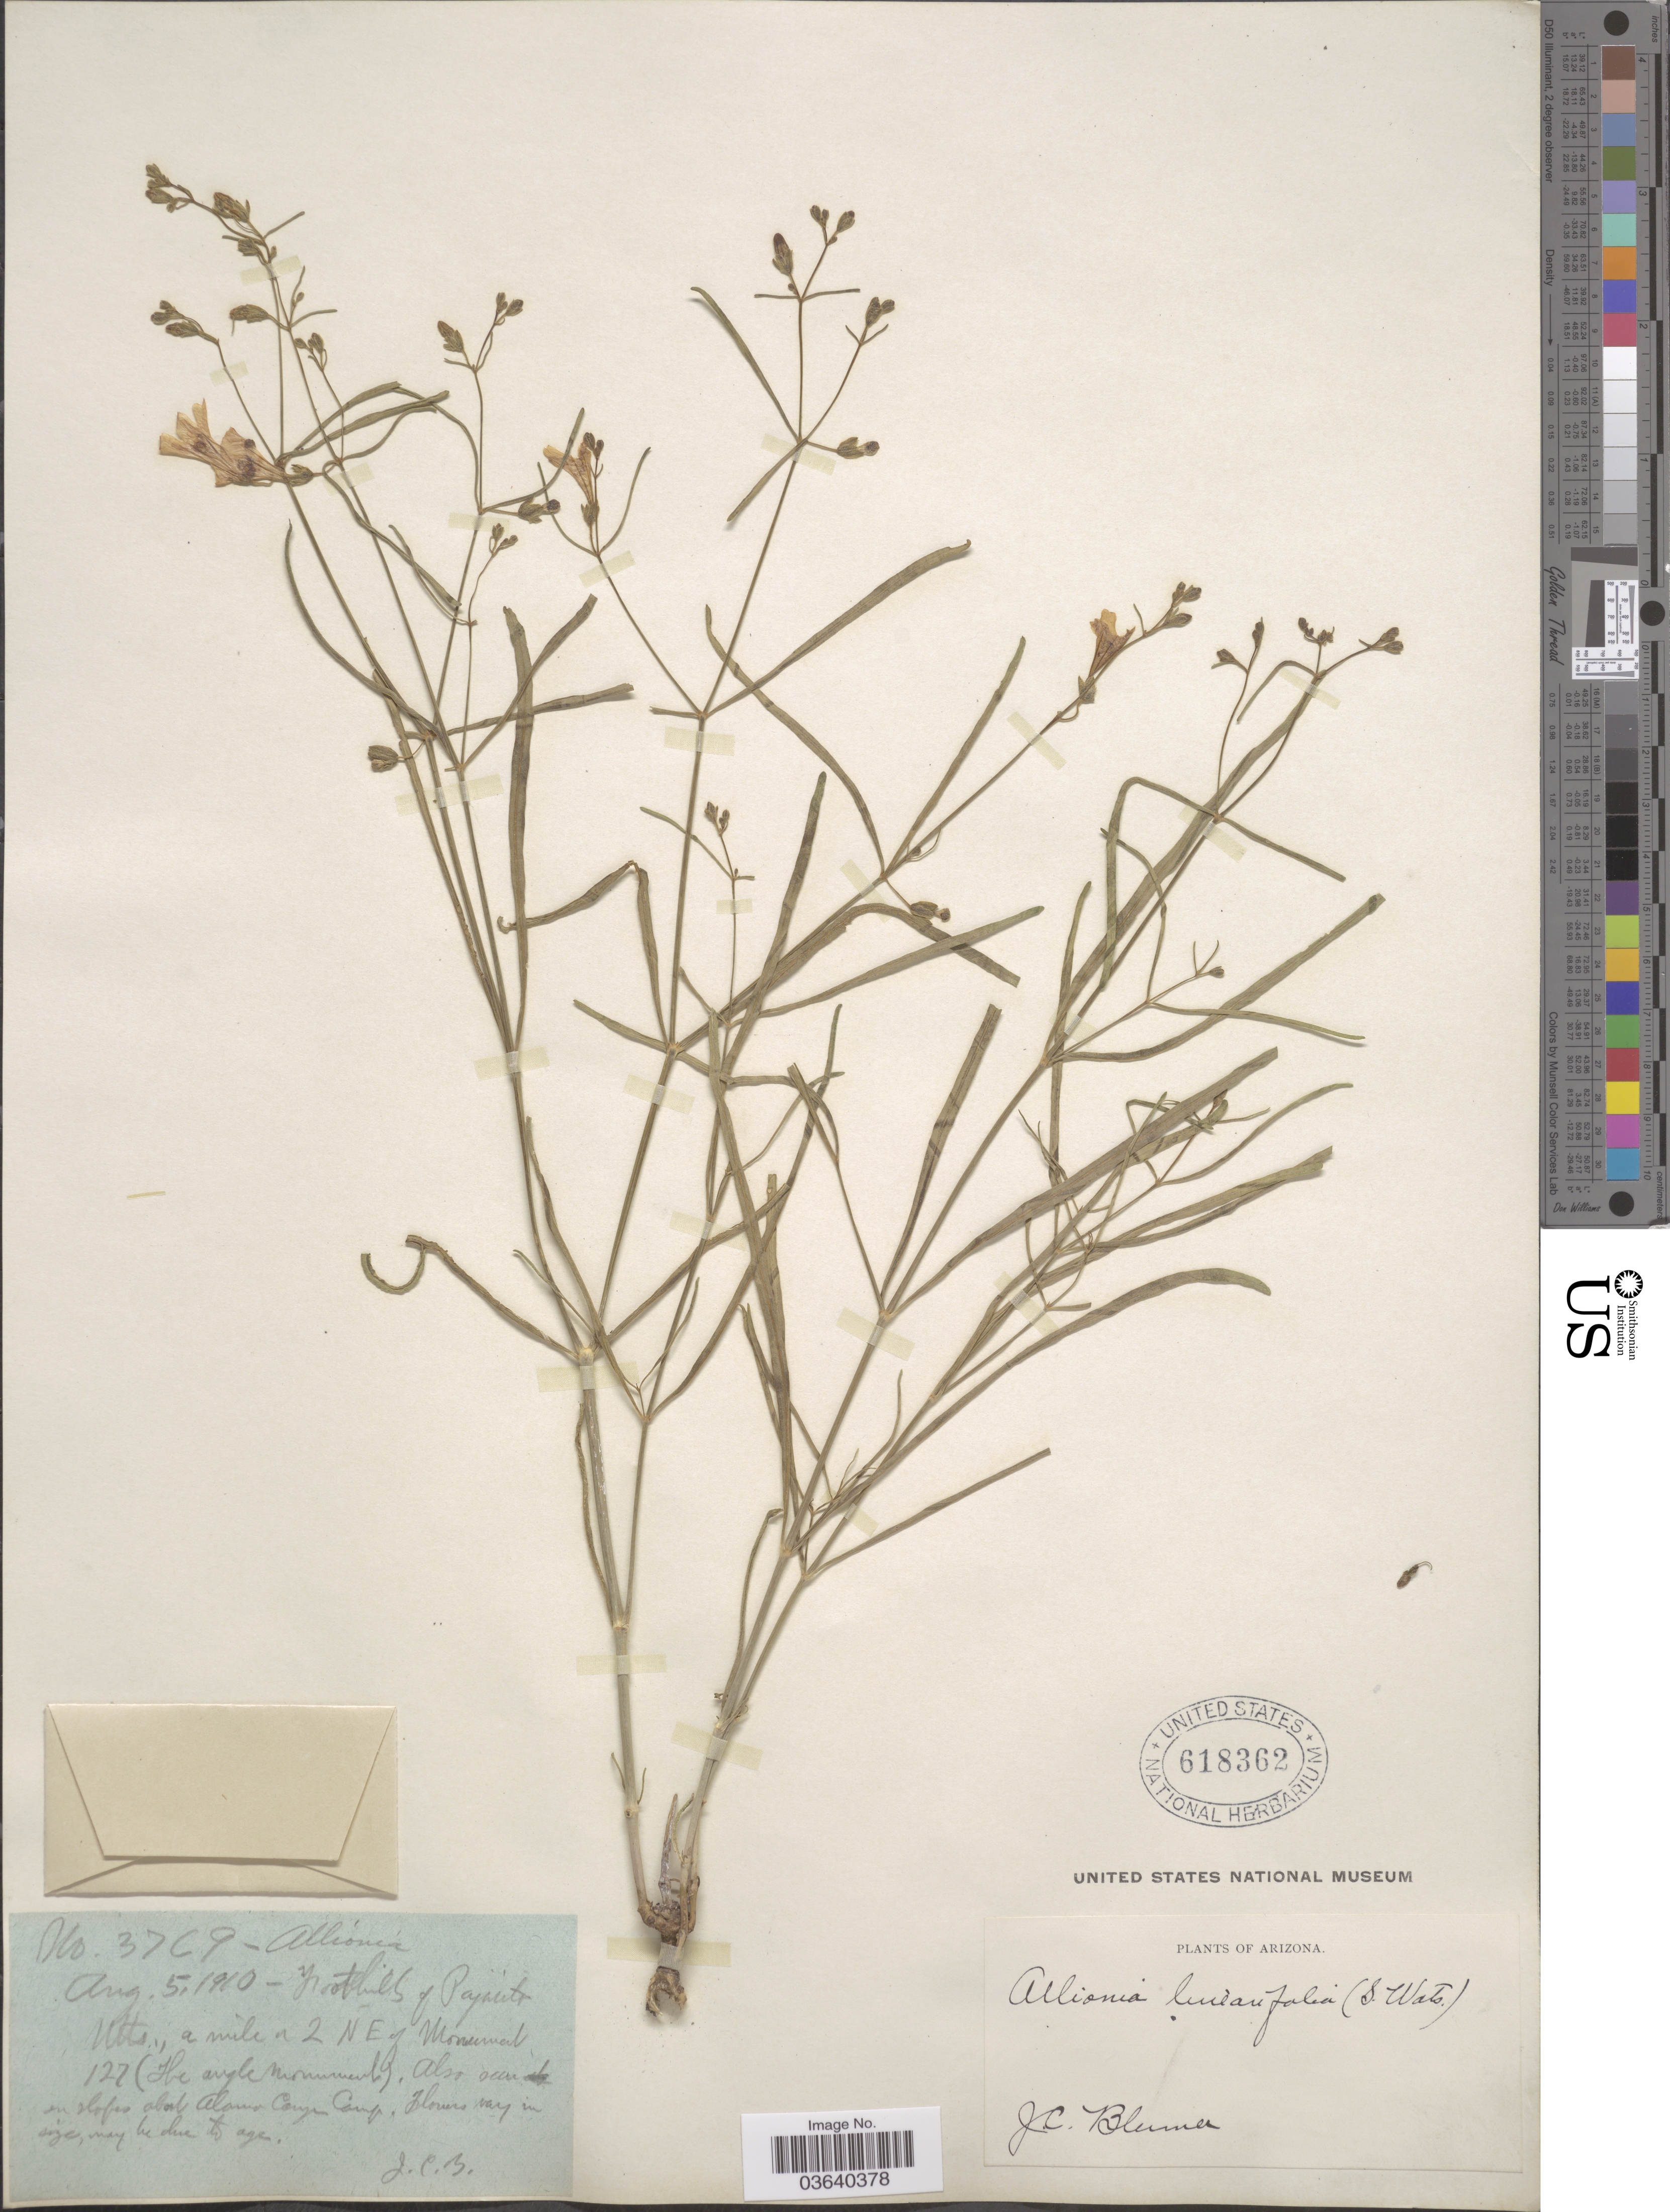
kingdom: Plantae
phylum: Tracheophyta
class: Magnoliopsida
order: Caryophyllales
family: Nyctaginaceae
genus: Mirabilis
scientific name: Mirabilis coccinea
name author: (Torr.) Benth. & Hook. f.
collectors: J. C. Blumer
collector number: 3769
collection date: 1910-08-05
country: United States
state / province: Arizona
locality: Foothills of Pajarito Mts., a mile a 2 NE of Monument 127 (The Eagle Monument). \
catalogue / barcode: US 618362